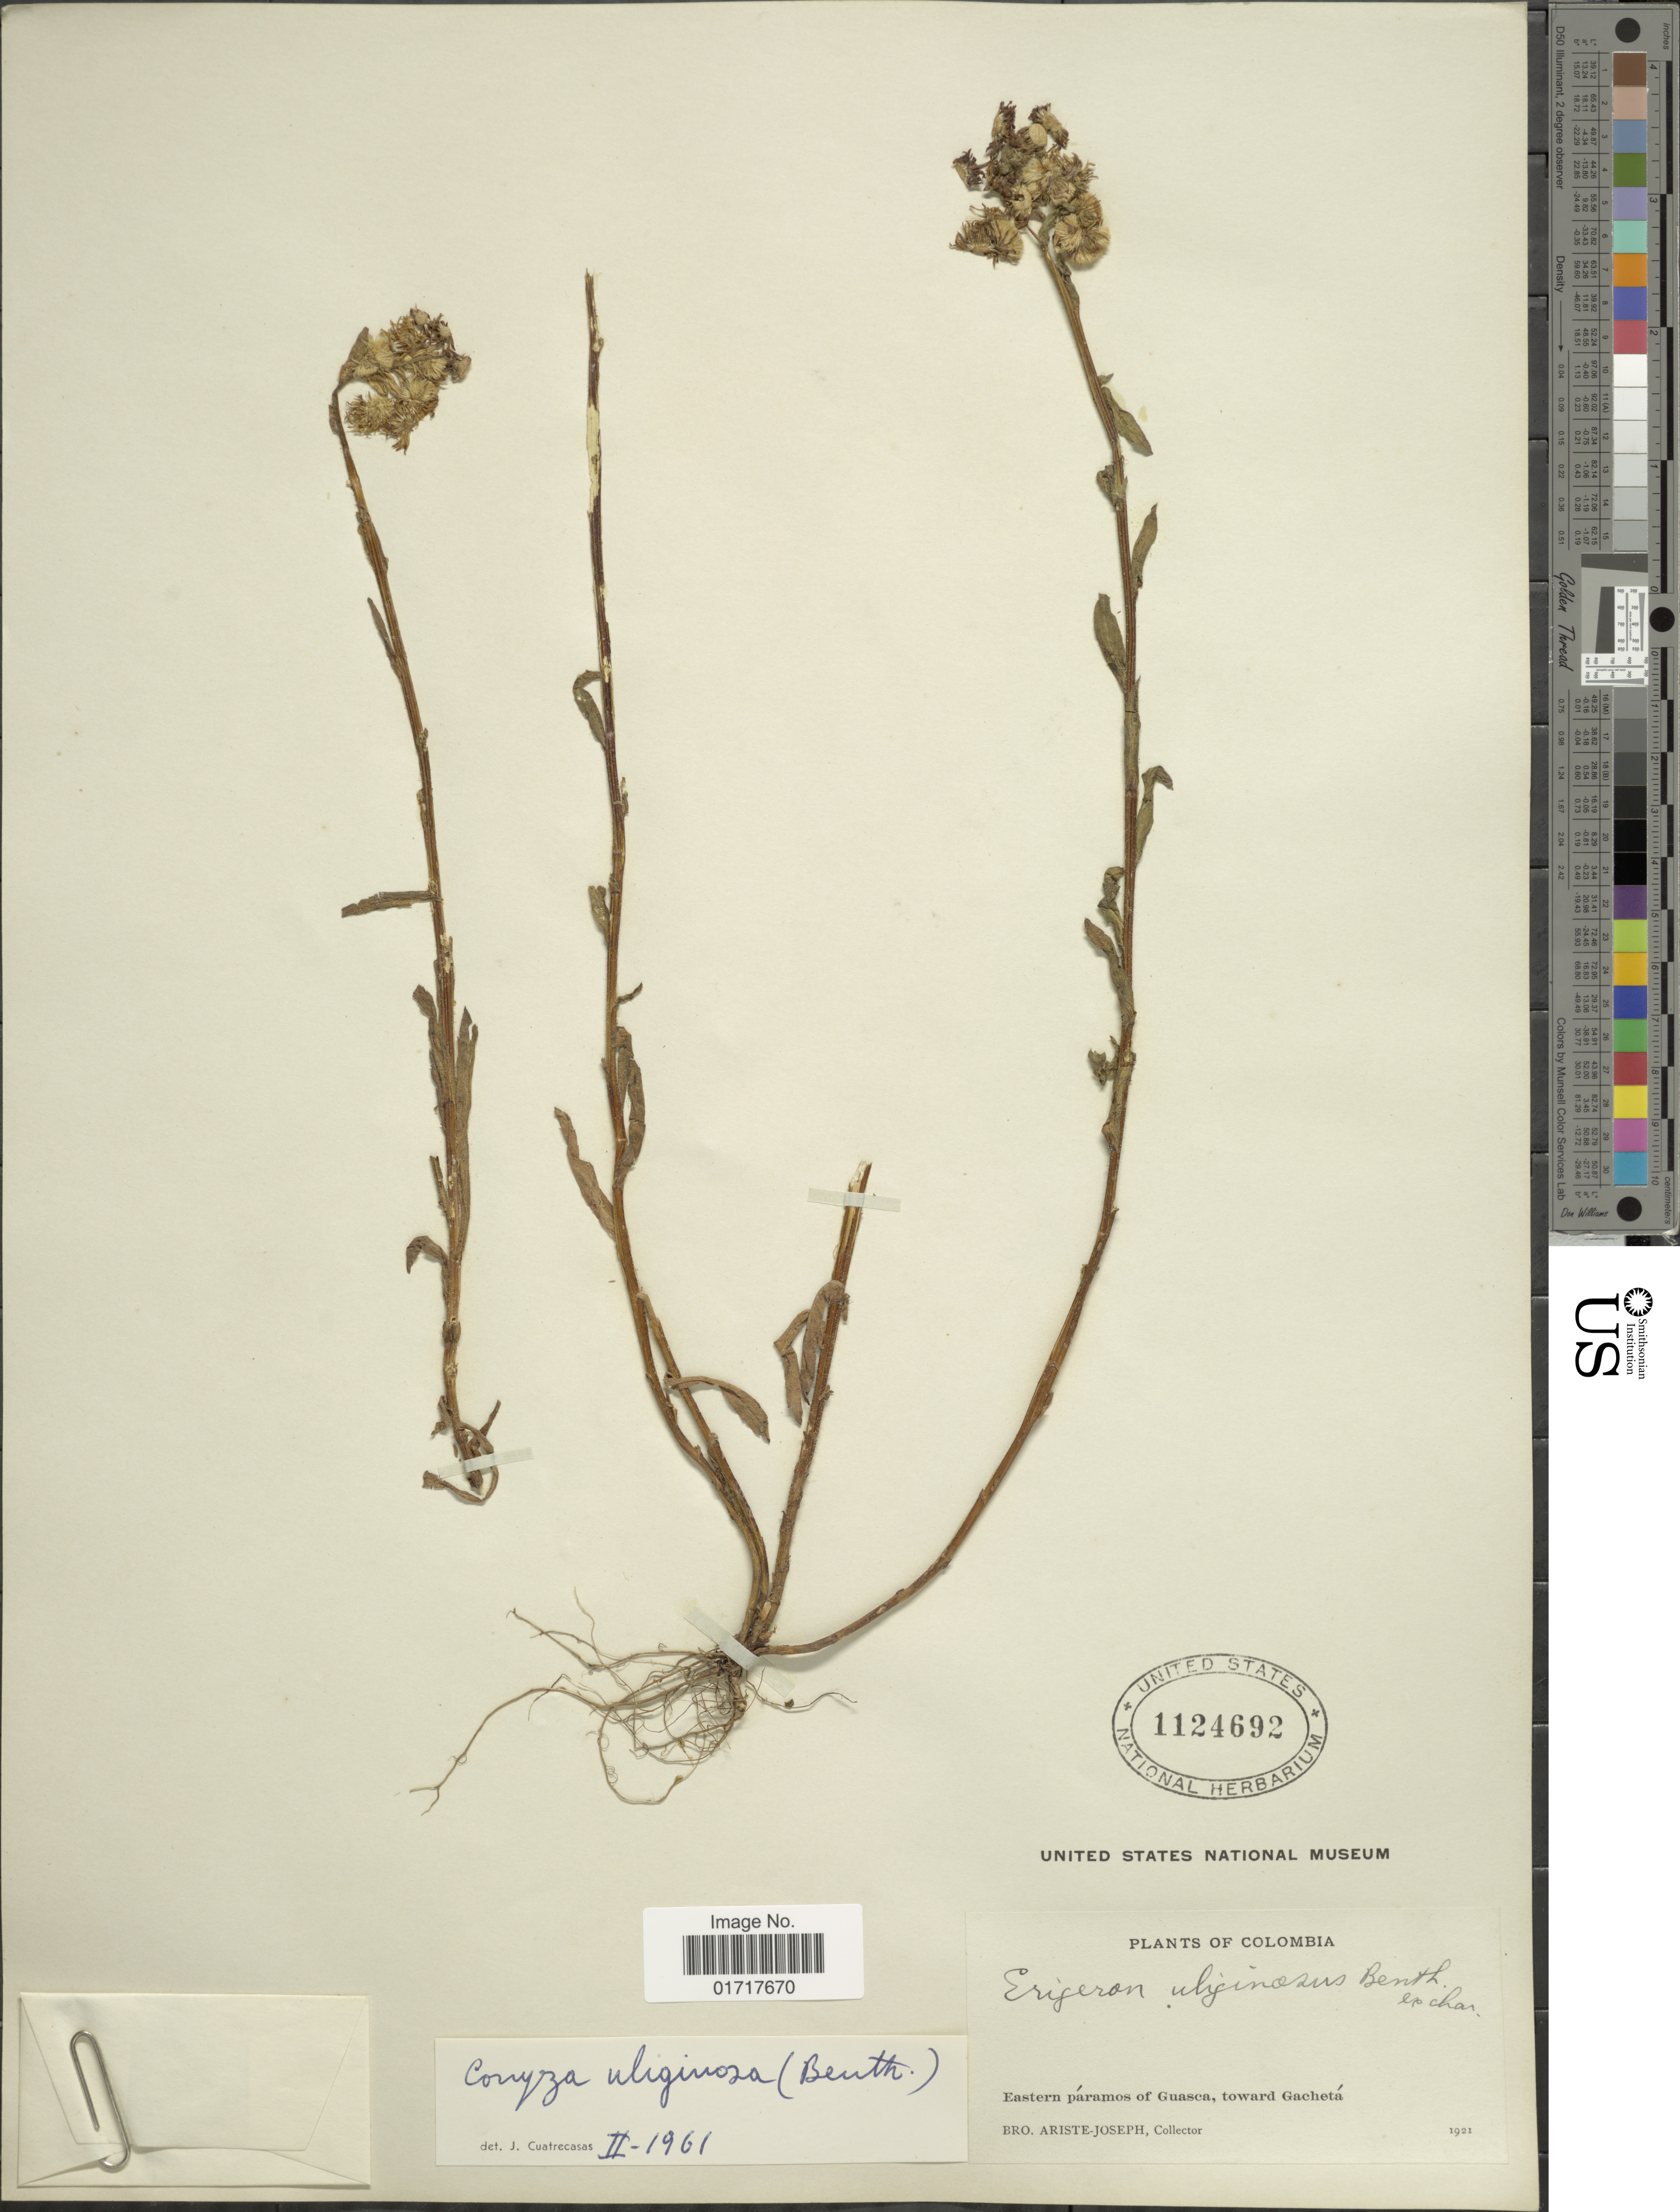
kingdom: Plantae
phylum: Tracheophyta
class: Magnoliopsida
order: Asterales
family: Asteraceae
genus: Conyza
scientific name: Conyza uliginosa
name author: (Benth.) Cuatrec.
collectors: Bro. Ariste-Joseph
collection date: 1921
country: Colombia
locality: Eastern paramos of Guasca, toward Gacheta.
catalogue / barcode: US 1124692